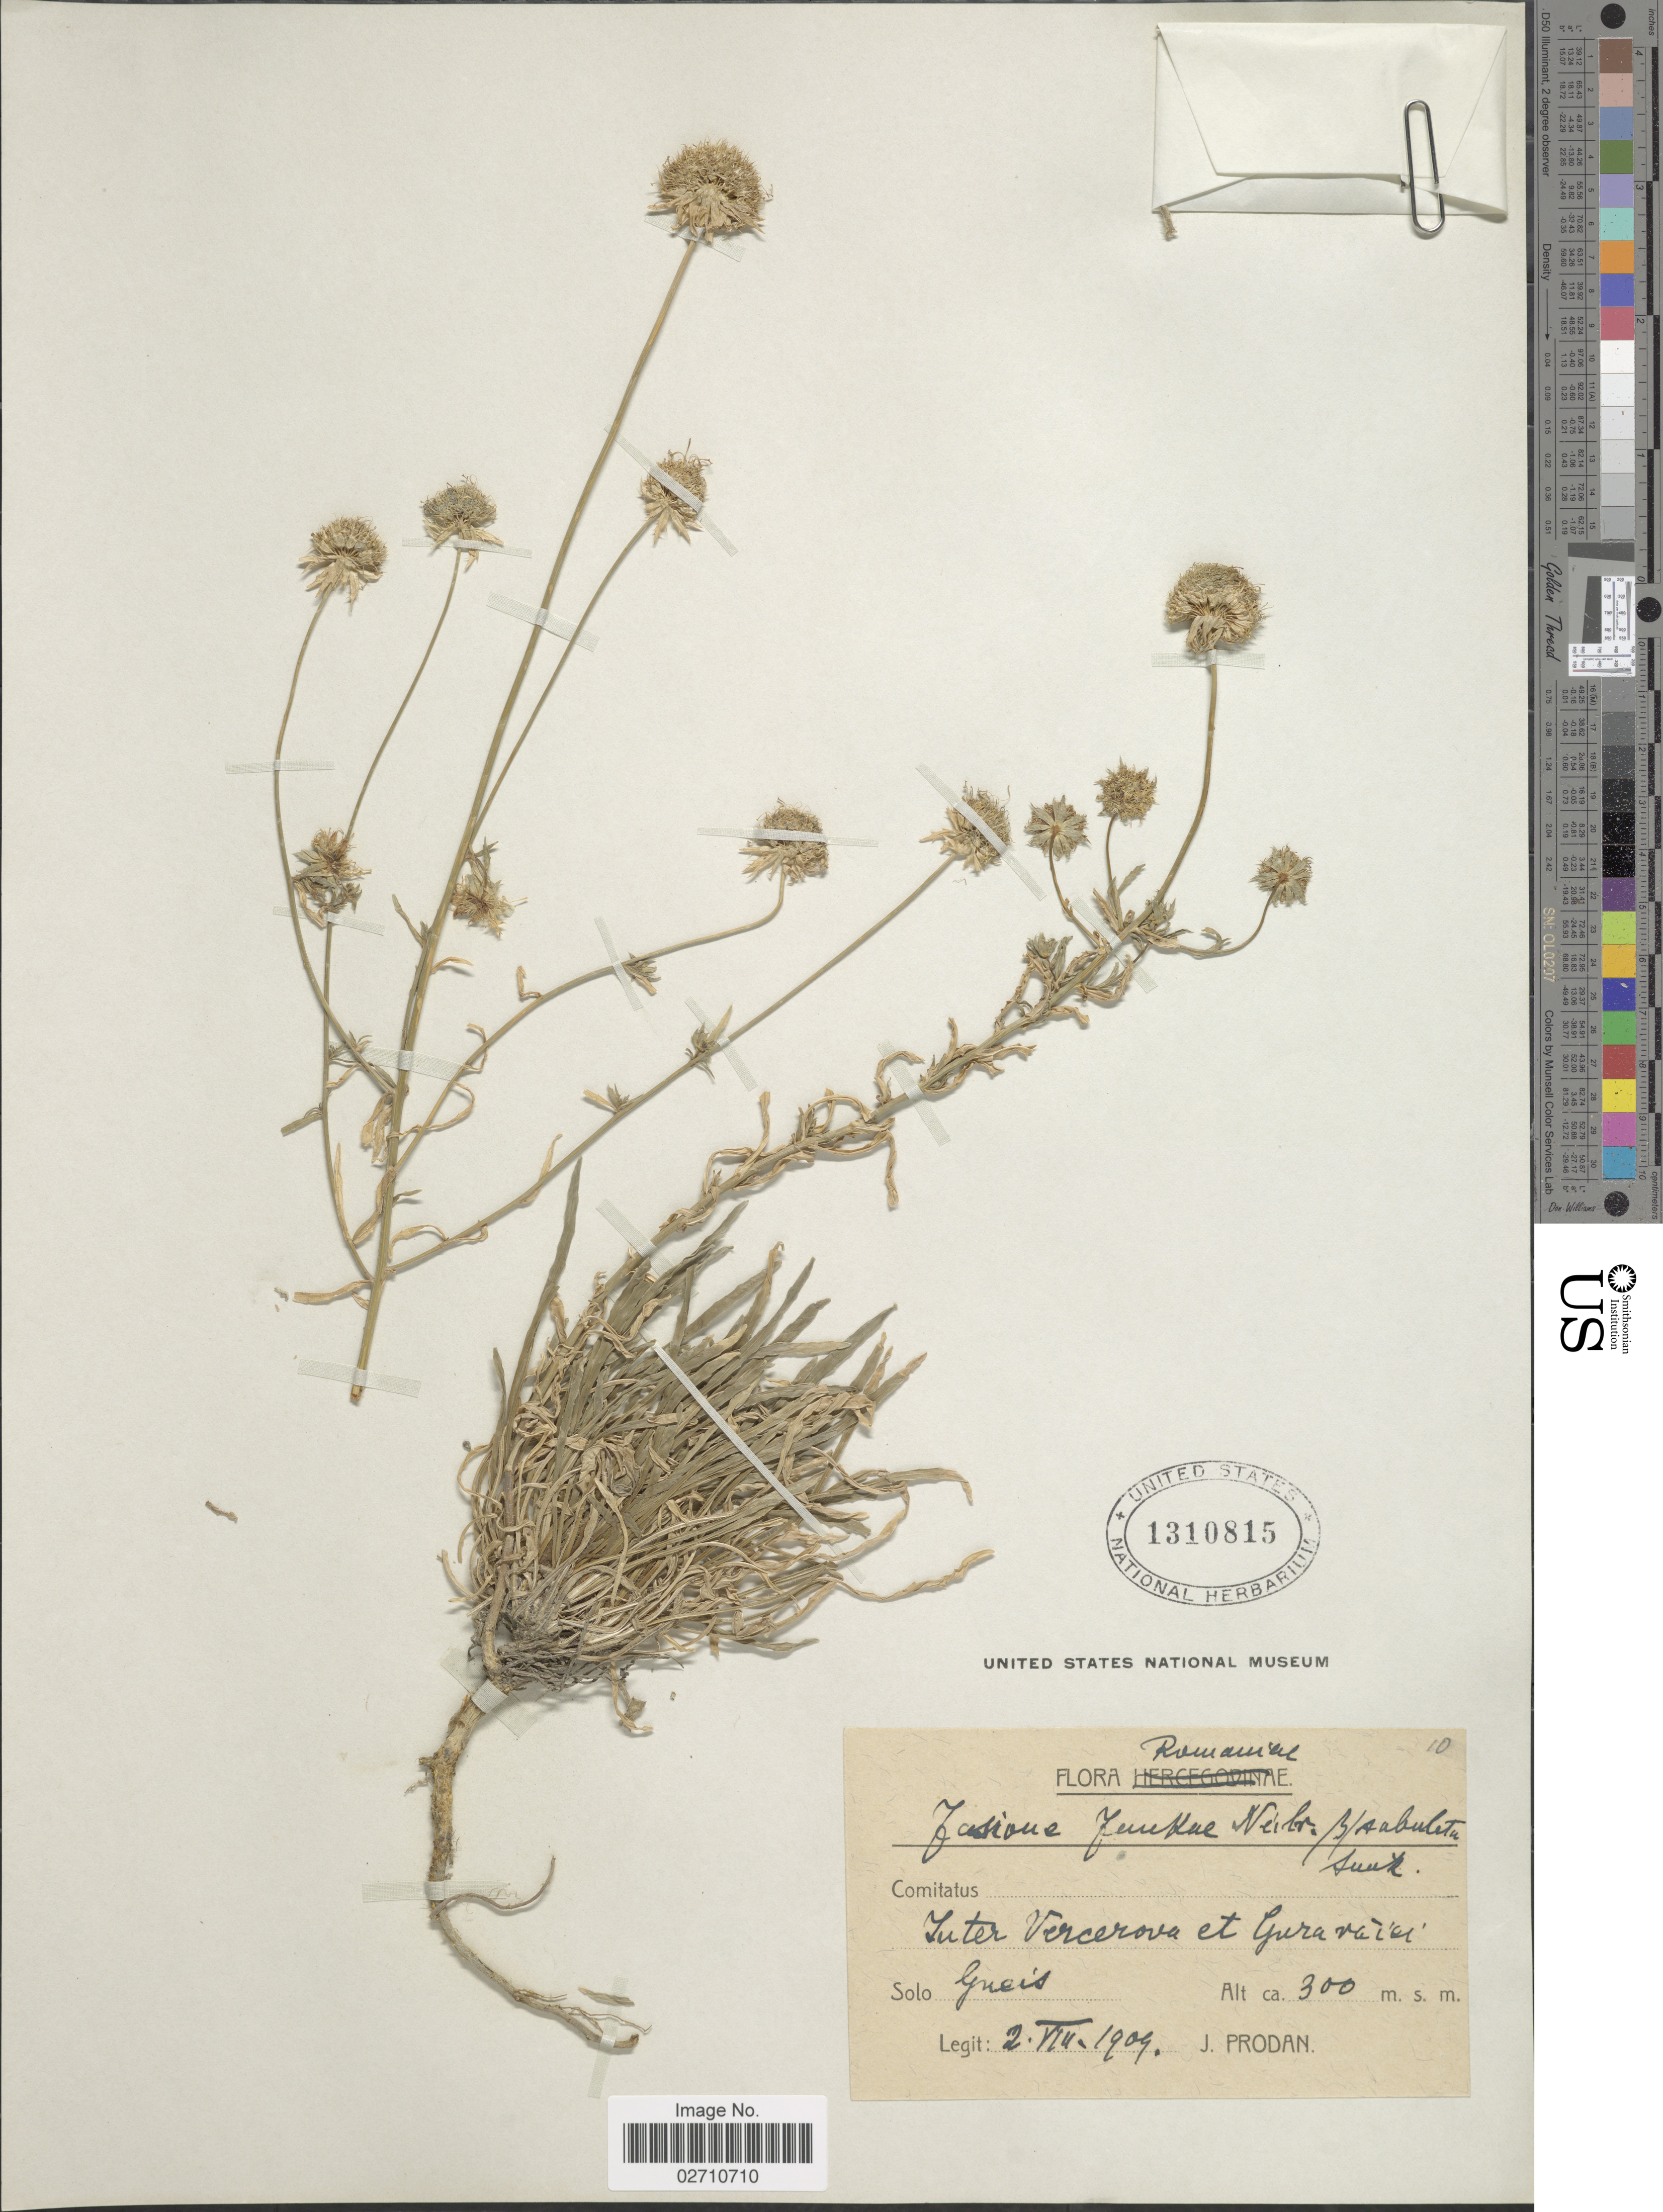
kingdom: Plantae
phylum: Tracheophyta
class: Magnoliopsida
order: Asterales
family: Campanulaceae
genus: Jasione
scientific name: Jasione jankae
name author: Neilr.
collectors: J. Prodan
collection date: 1909-08-02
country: Romania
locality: Inter Vercerova et Guraraiei, Solo Gneis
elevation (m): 300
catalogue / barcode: US 1310815